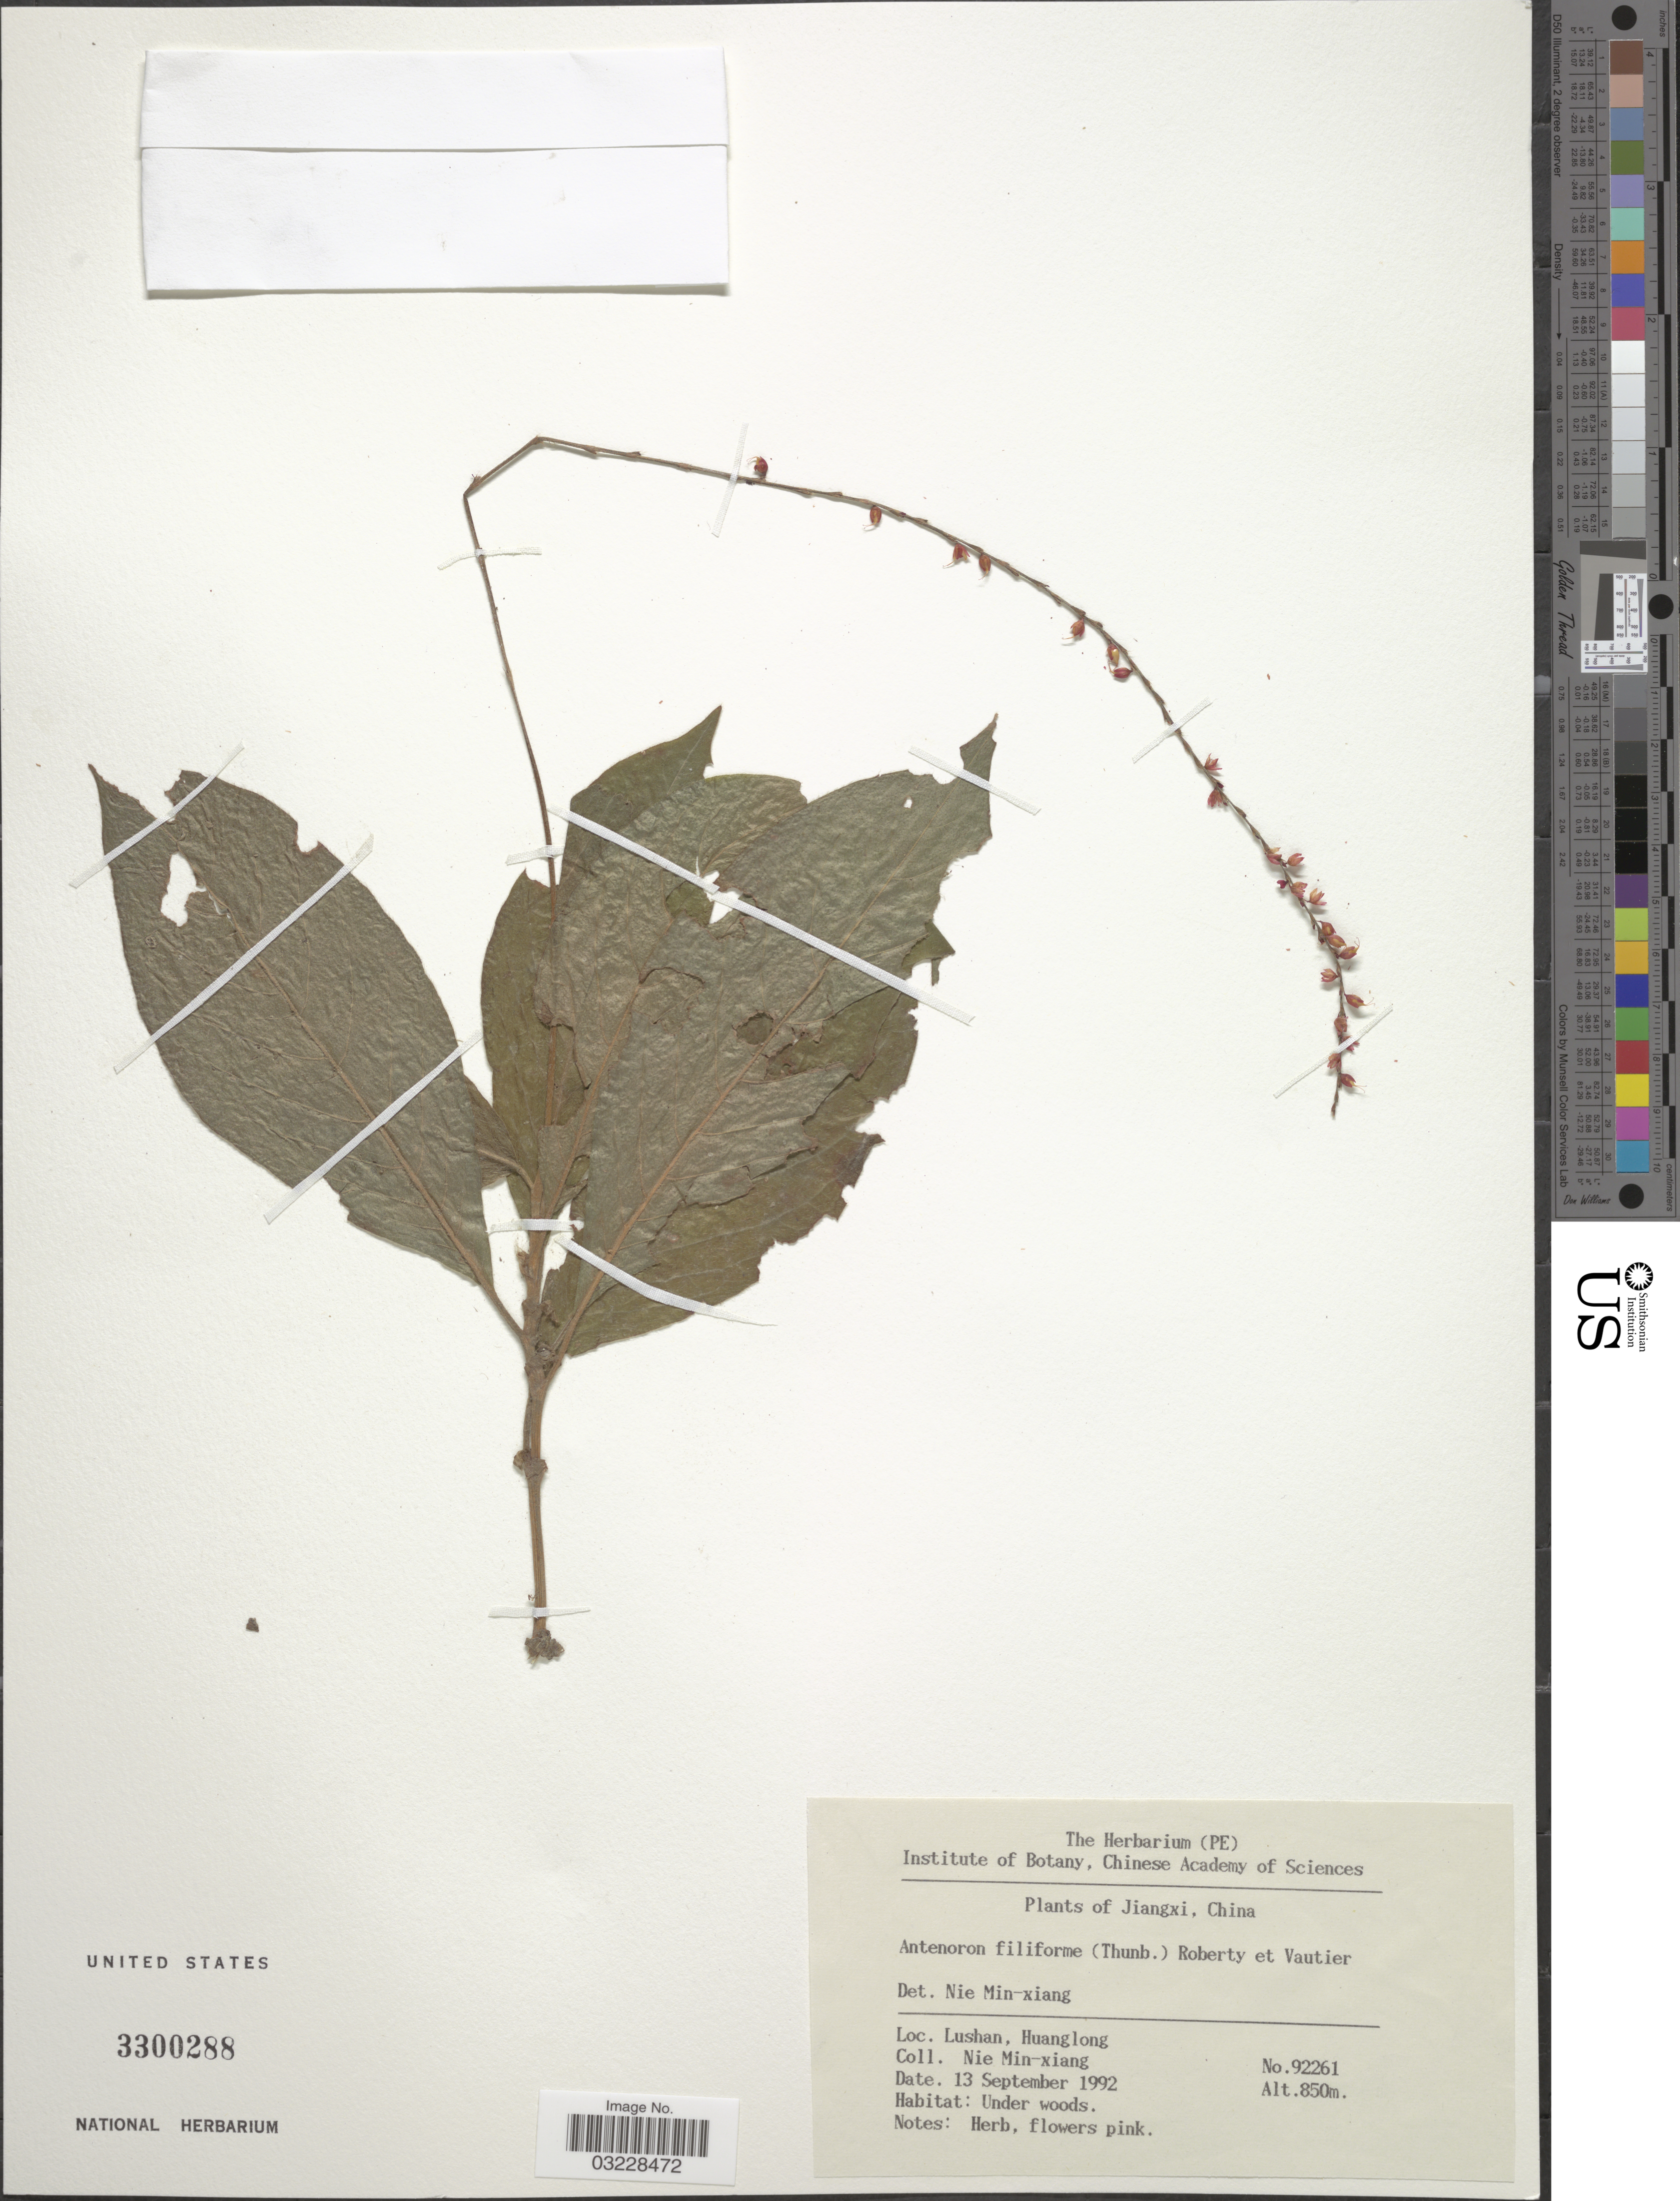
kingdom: Plantae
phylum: Tracheophyta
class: Magnoliopsida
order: Caryophyllales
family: Polygonaceae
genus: Persicaria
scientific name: Persicaria filiformis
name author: (Thunb.) Nakai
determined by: U.S. National Herbarium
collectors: M. Nie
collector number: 92261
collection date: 1992-09-13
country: China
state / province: Jiangxi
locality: Lushan, Huanglong.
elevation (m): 850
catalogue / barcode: US 3300288